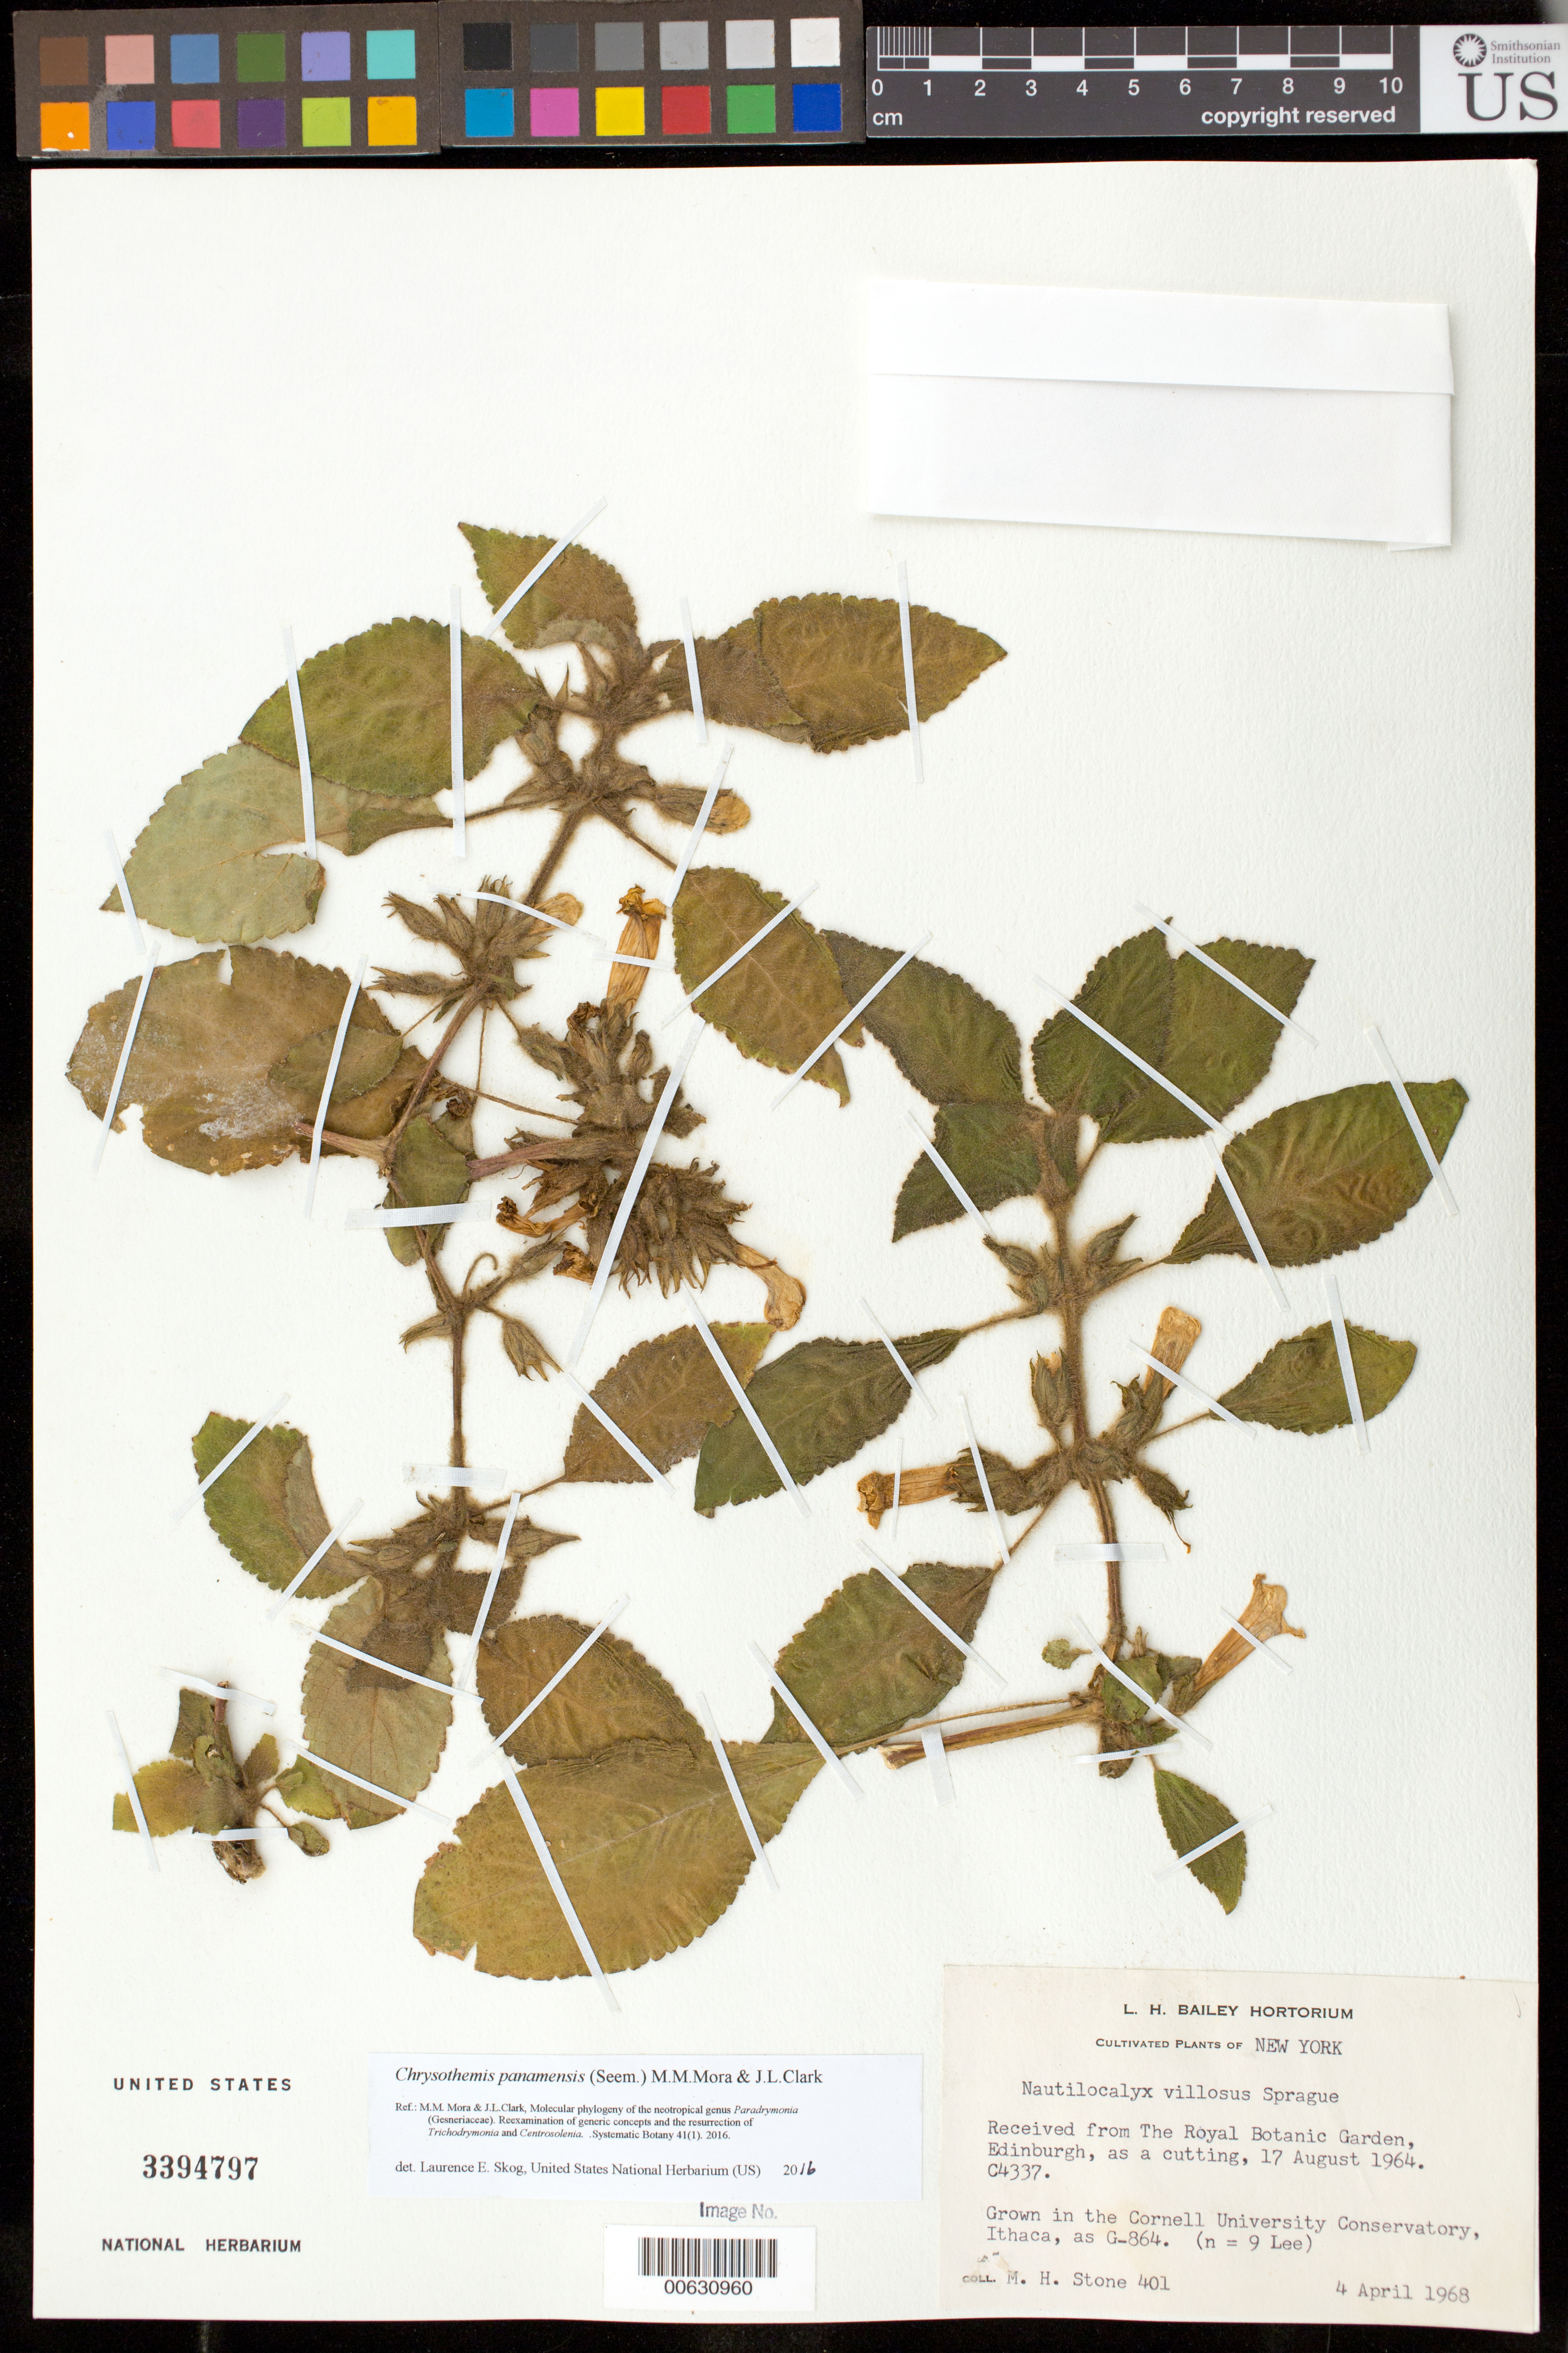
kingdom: Plantae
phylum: Tracheophyta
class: Magnoliopsida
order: Lamiales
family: Gesneriaceae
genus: Chrysothemis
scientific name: Chrysothemis panamensis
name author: (Seem.) M.M. Mora & J.L. Clark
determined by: Skog, Laurence E.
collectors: M. Stone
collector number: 401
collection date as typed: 04 Apr 1968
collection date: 1968-04-04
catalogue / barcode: US 3394797